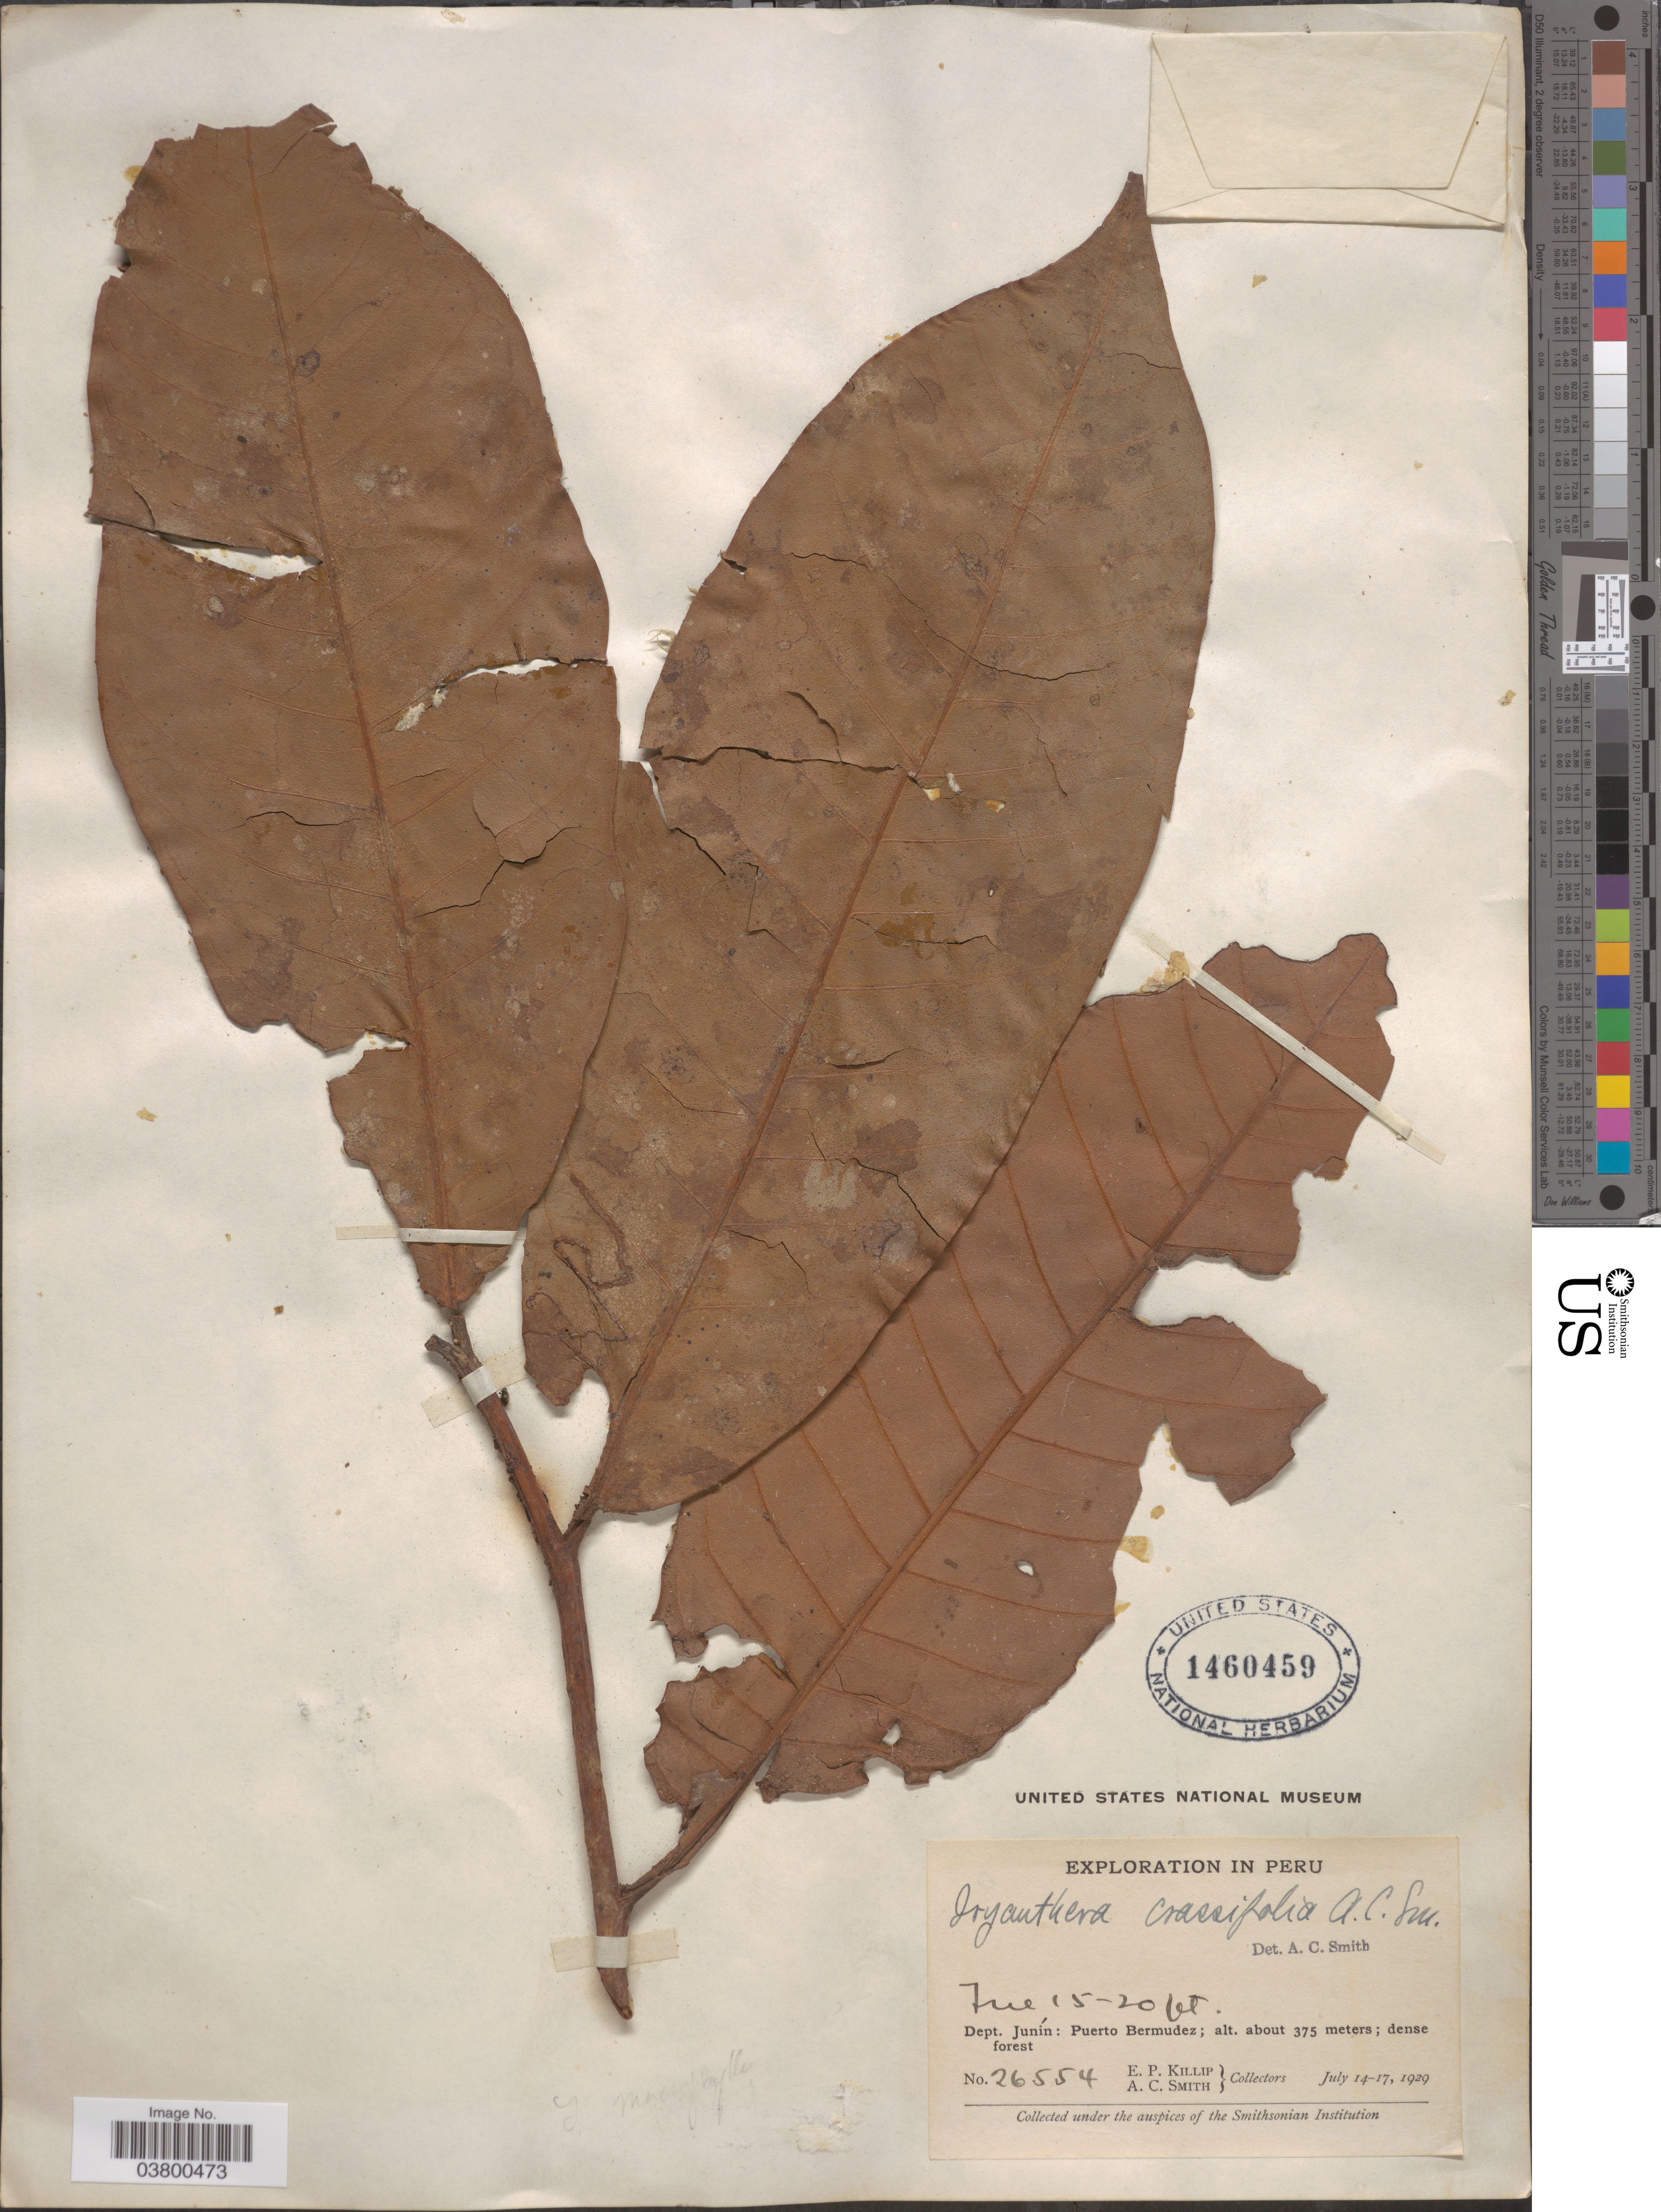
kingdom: Plantae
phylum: Tracheophyta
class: Magnoliopsida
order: Magnoliales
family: Myristicaceae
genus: Iryanthera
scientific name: Iryanthera crassifolia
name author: A.C. Sm.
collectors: E. P. Killip & A. C. Smith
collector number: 26554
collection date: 1929-07-14/1929-07-17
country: Peru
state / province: Junín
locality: Dept. Junín: Puerto Bermudez.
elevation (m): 375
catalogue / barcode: US 1460459